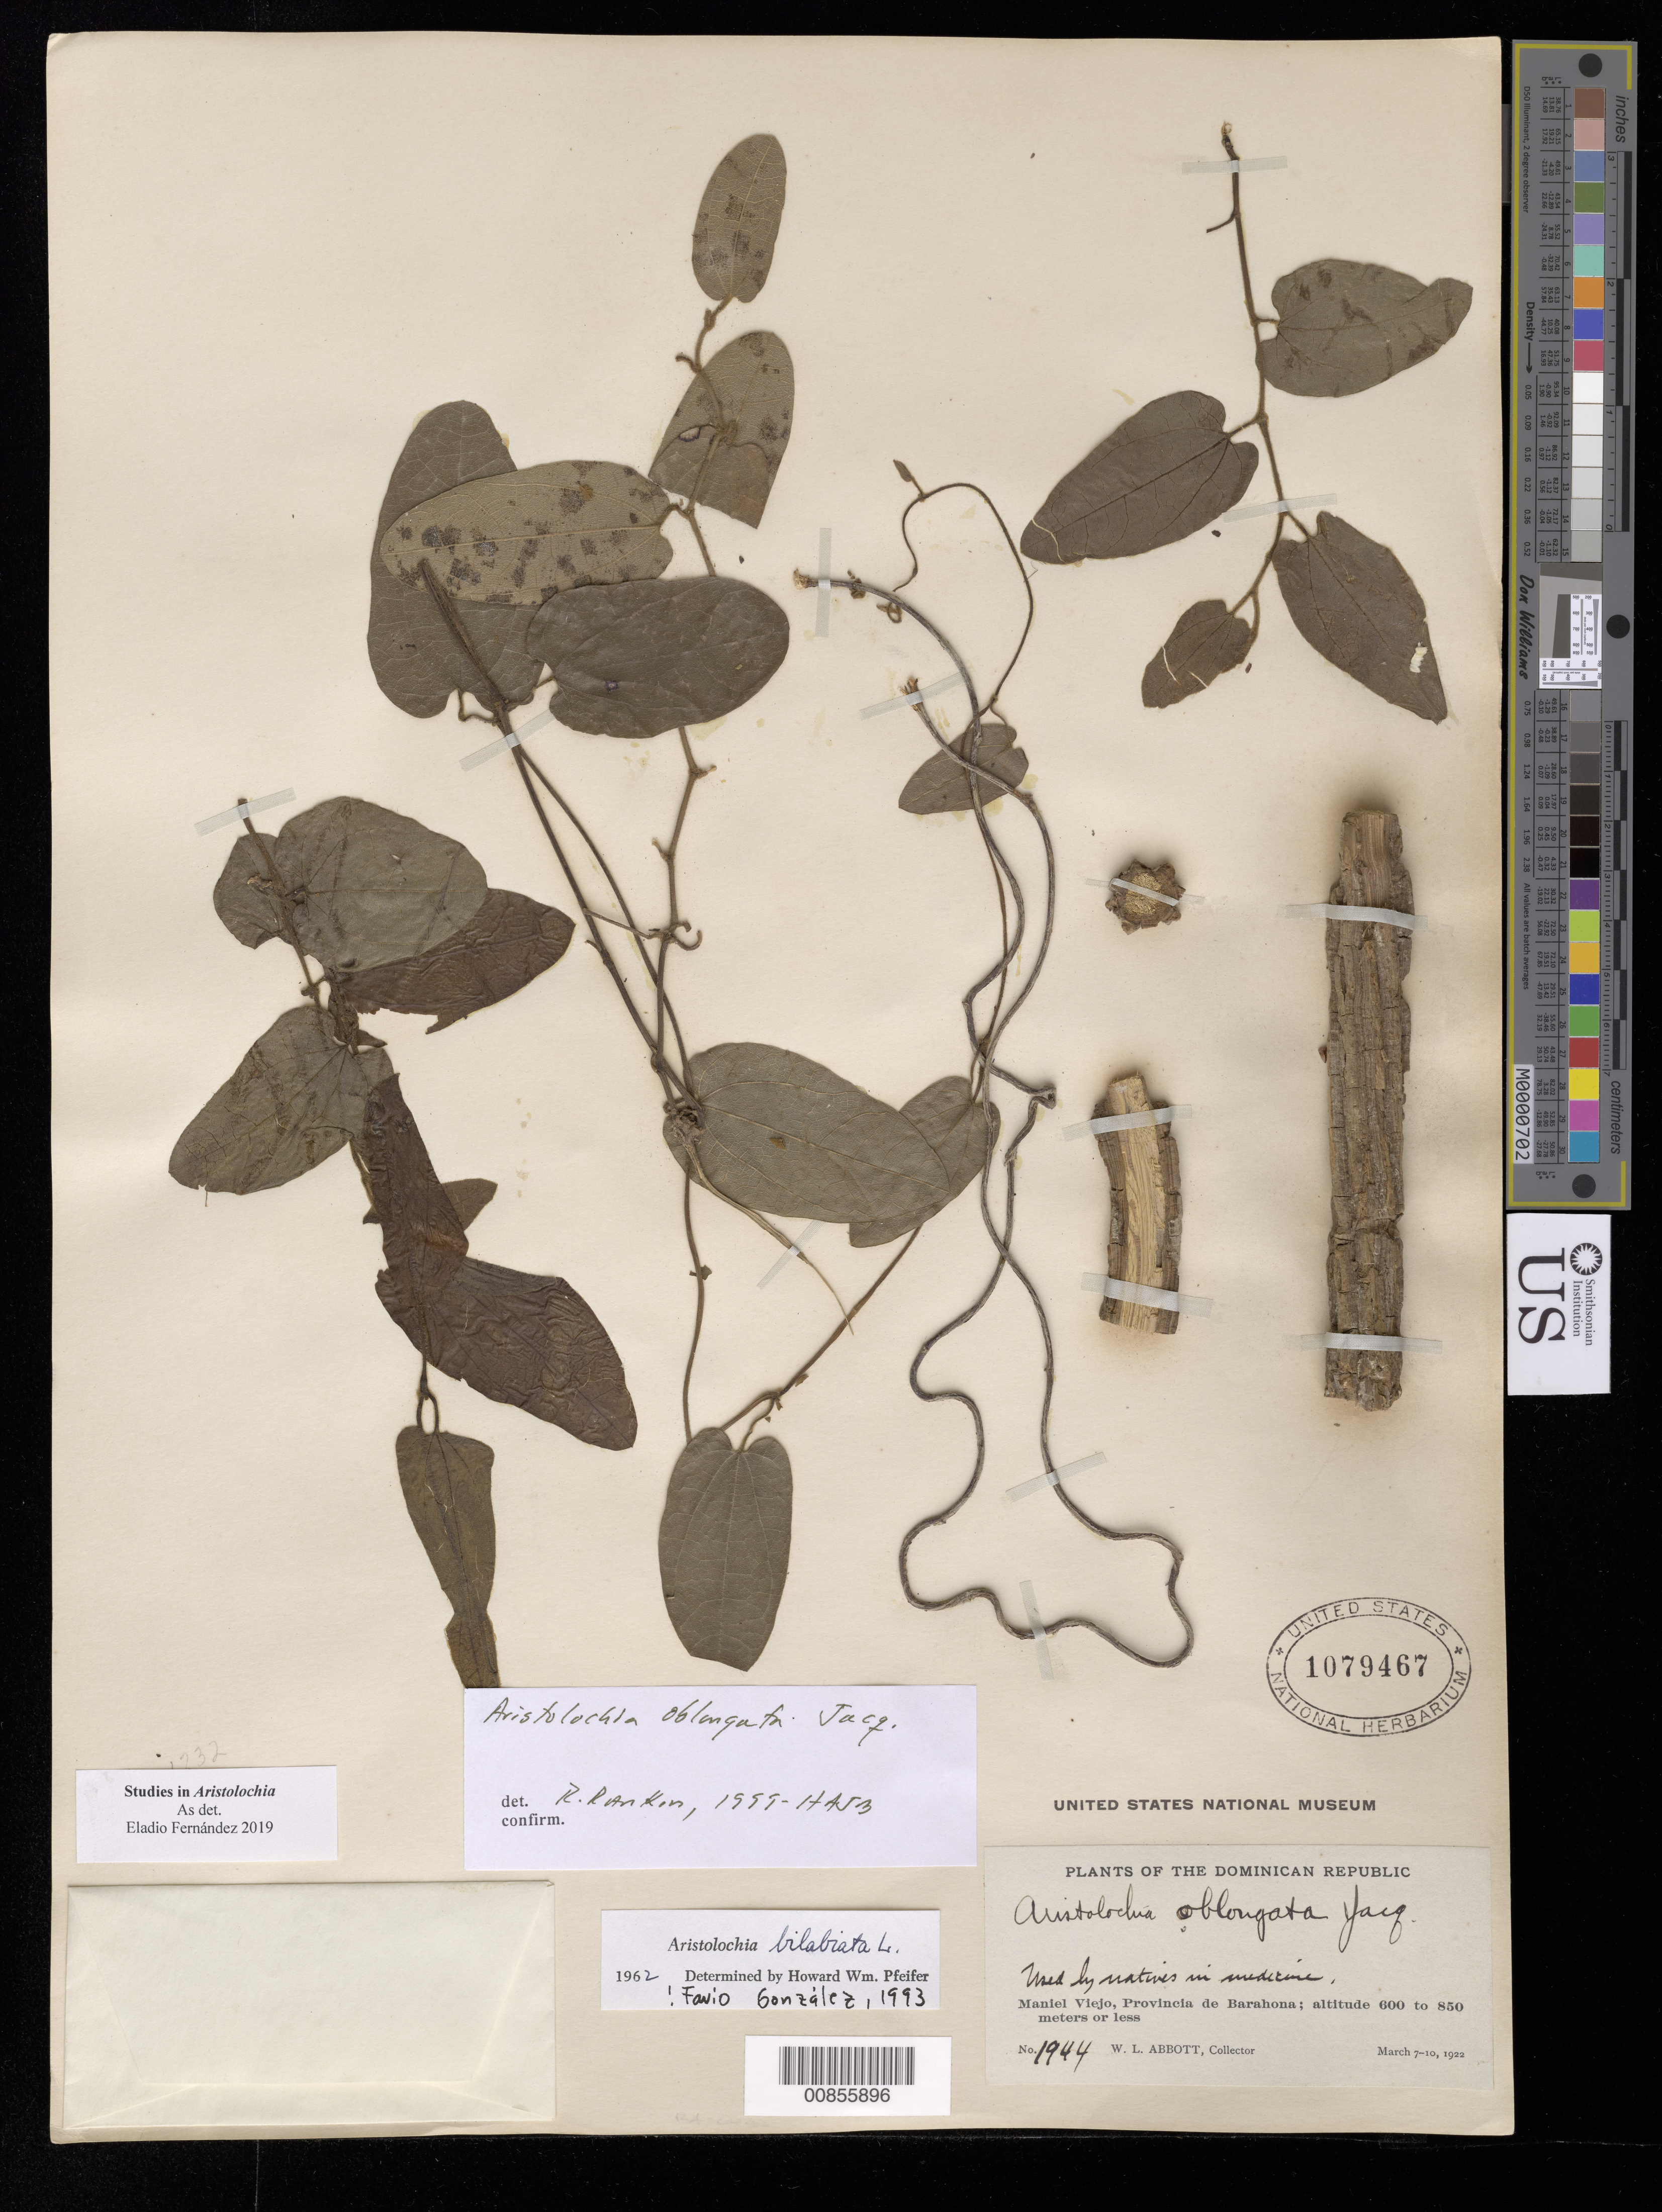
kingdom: Plantae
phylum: Tracheophyta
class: Magnoliopsida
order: Piperales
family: Aristolochiaceae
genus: Aristolochia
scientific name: Aristolochia bilabiata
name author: L.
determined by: Rankin Rodriguez, Rosa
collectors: W. L. Abbott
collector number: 1944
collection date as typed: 07 Mar 1922 to 10 Mar 1922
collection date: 1922-03-07/1922-03-10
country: Dominican Republic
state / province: Barahona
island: Hispaniola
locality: Maniel Viejo.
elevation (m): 600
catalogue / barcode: US 1079467